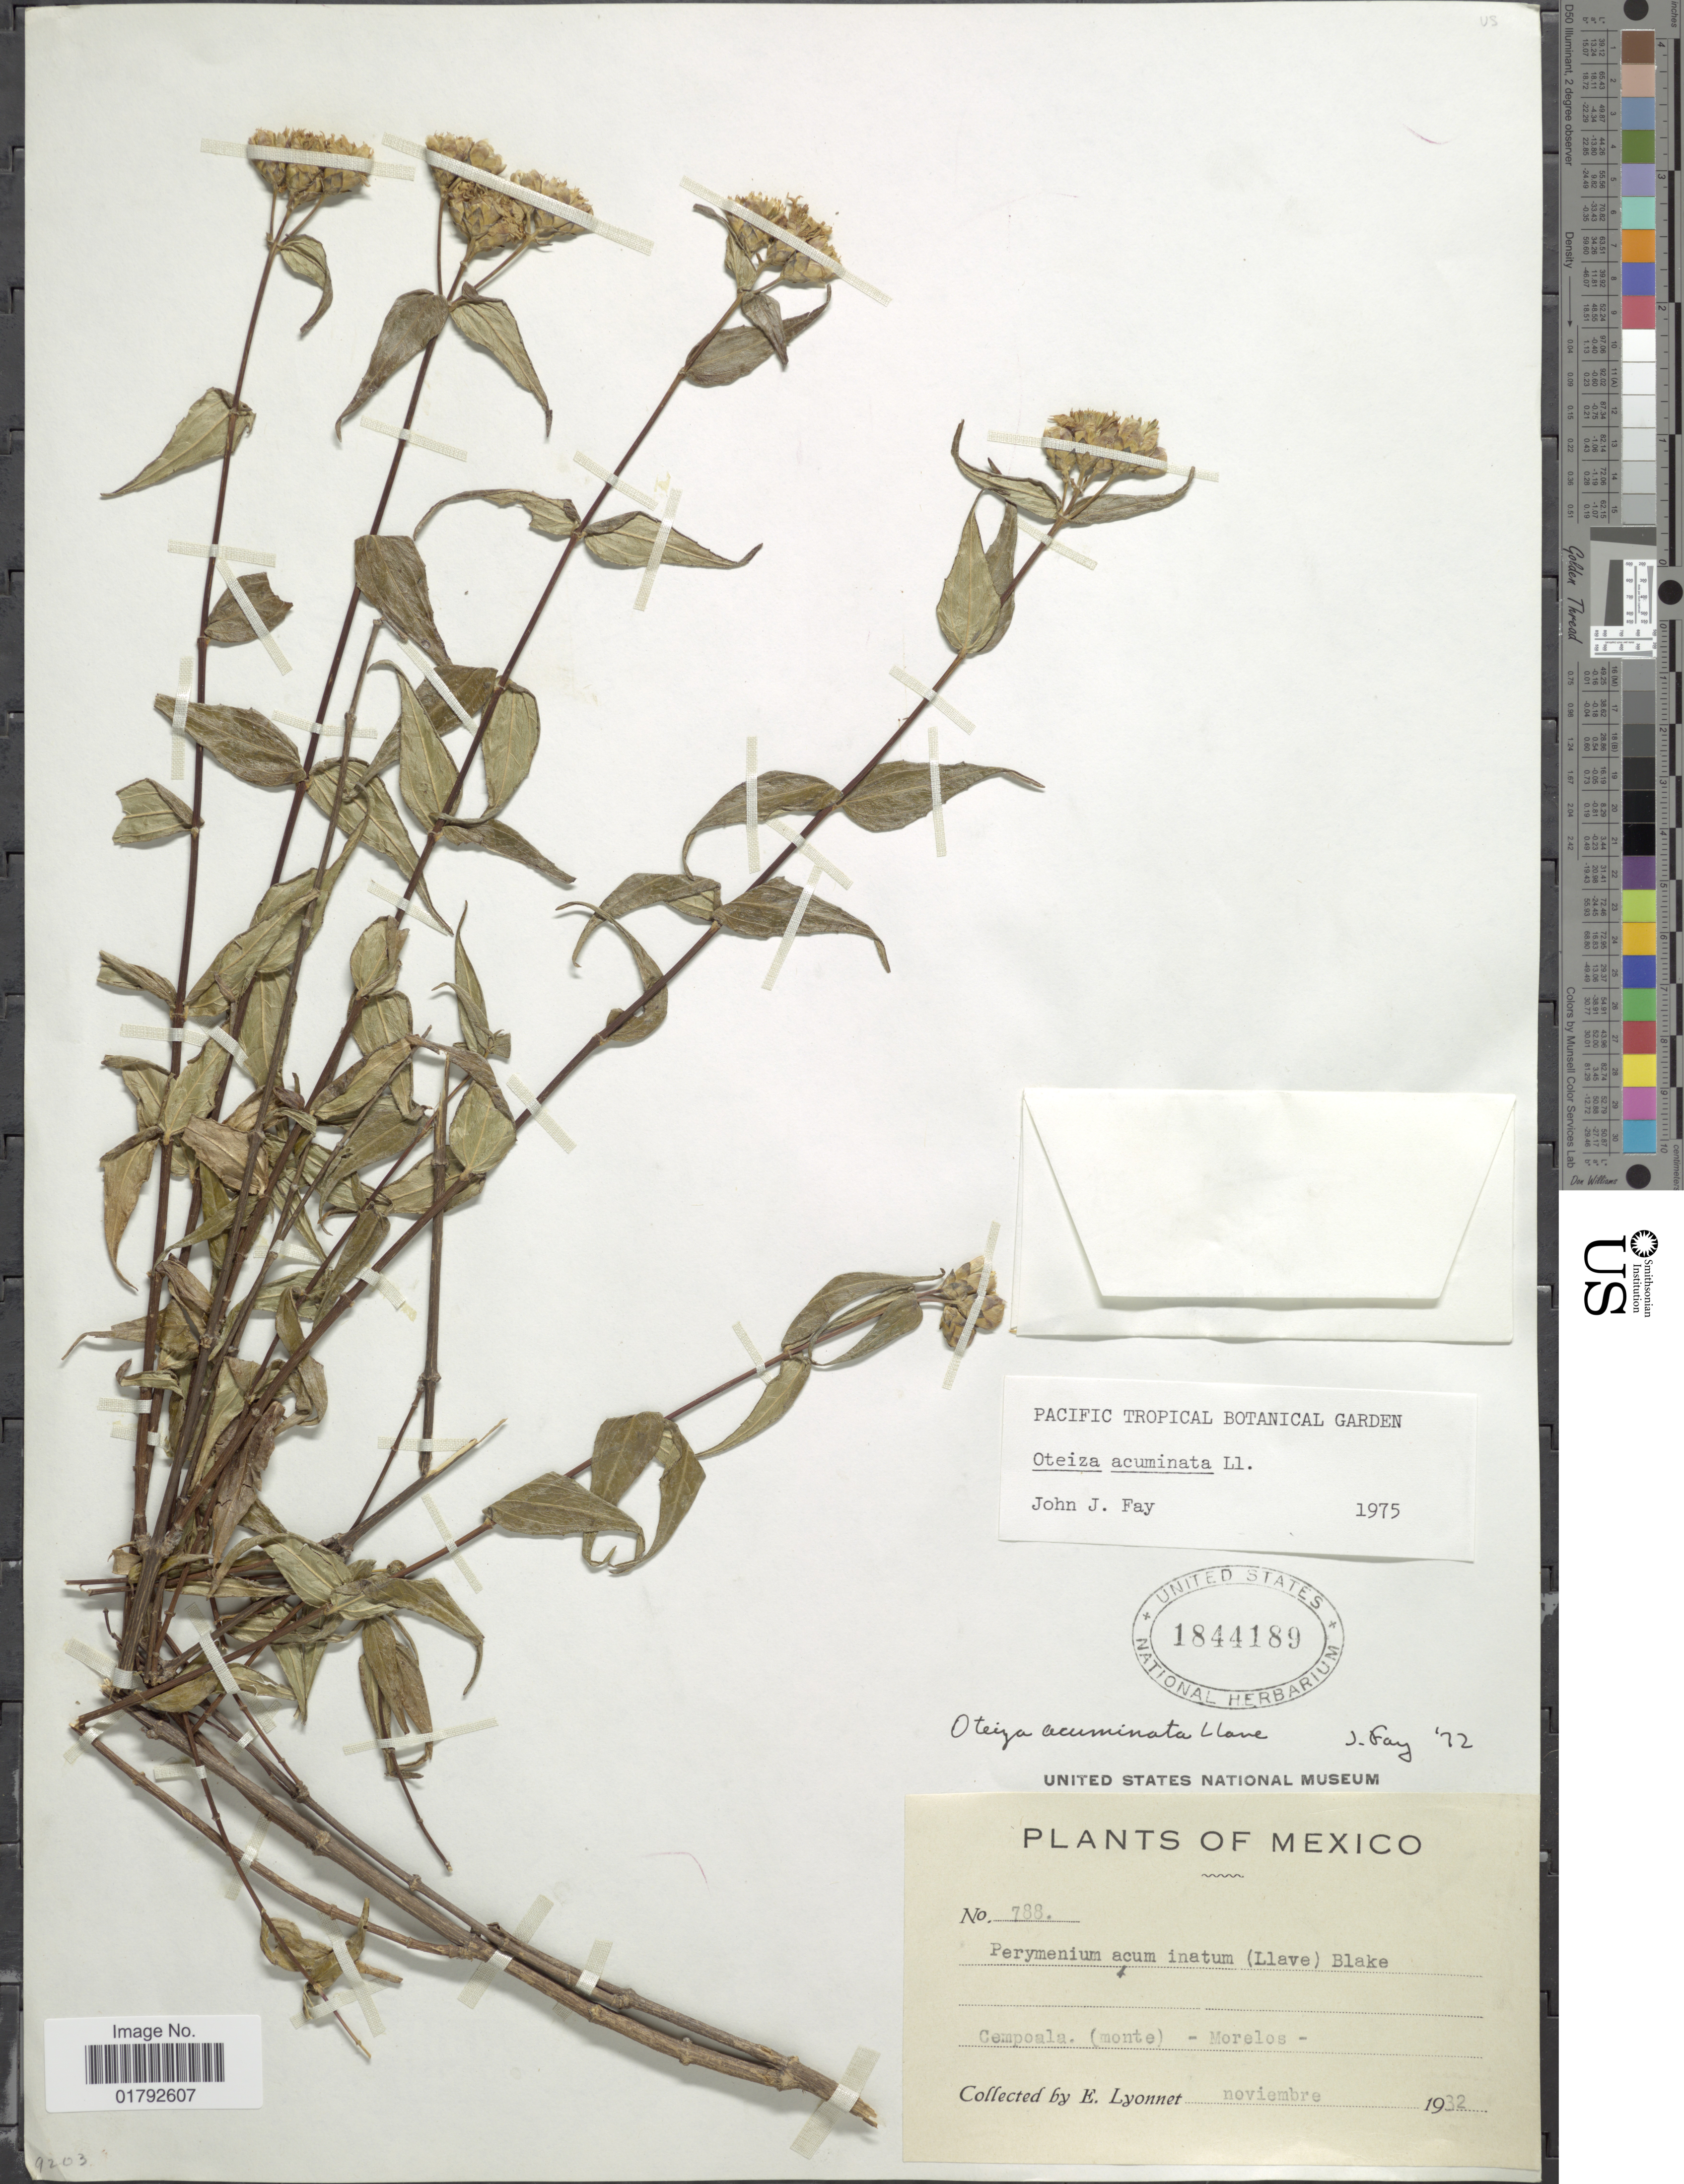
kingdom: Plantae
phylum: Tracheophyta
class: Magnoliopsida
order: Asterales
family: Asteraceae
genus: Oteiza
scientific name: Oteiza acuminata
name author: La Llave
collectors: E. Lyonnet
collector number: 788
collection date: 1932-11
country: Mexico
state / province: Morelos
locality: Cempoala. (monte).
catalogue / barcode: US 1844189